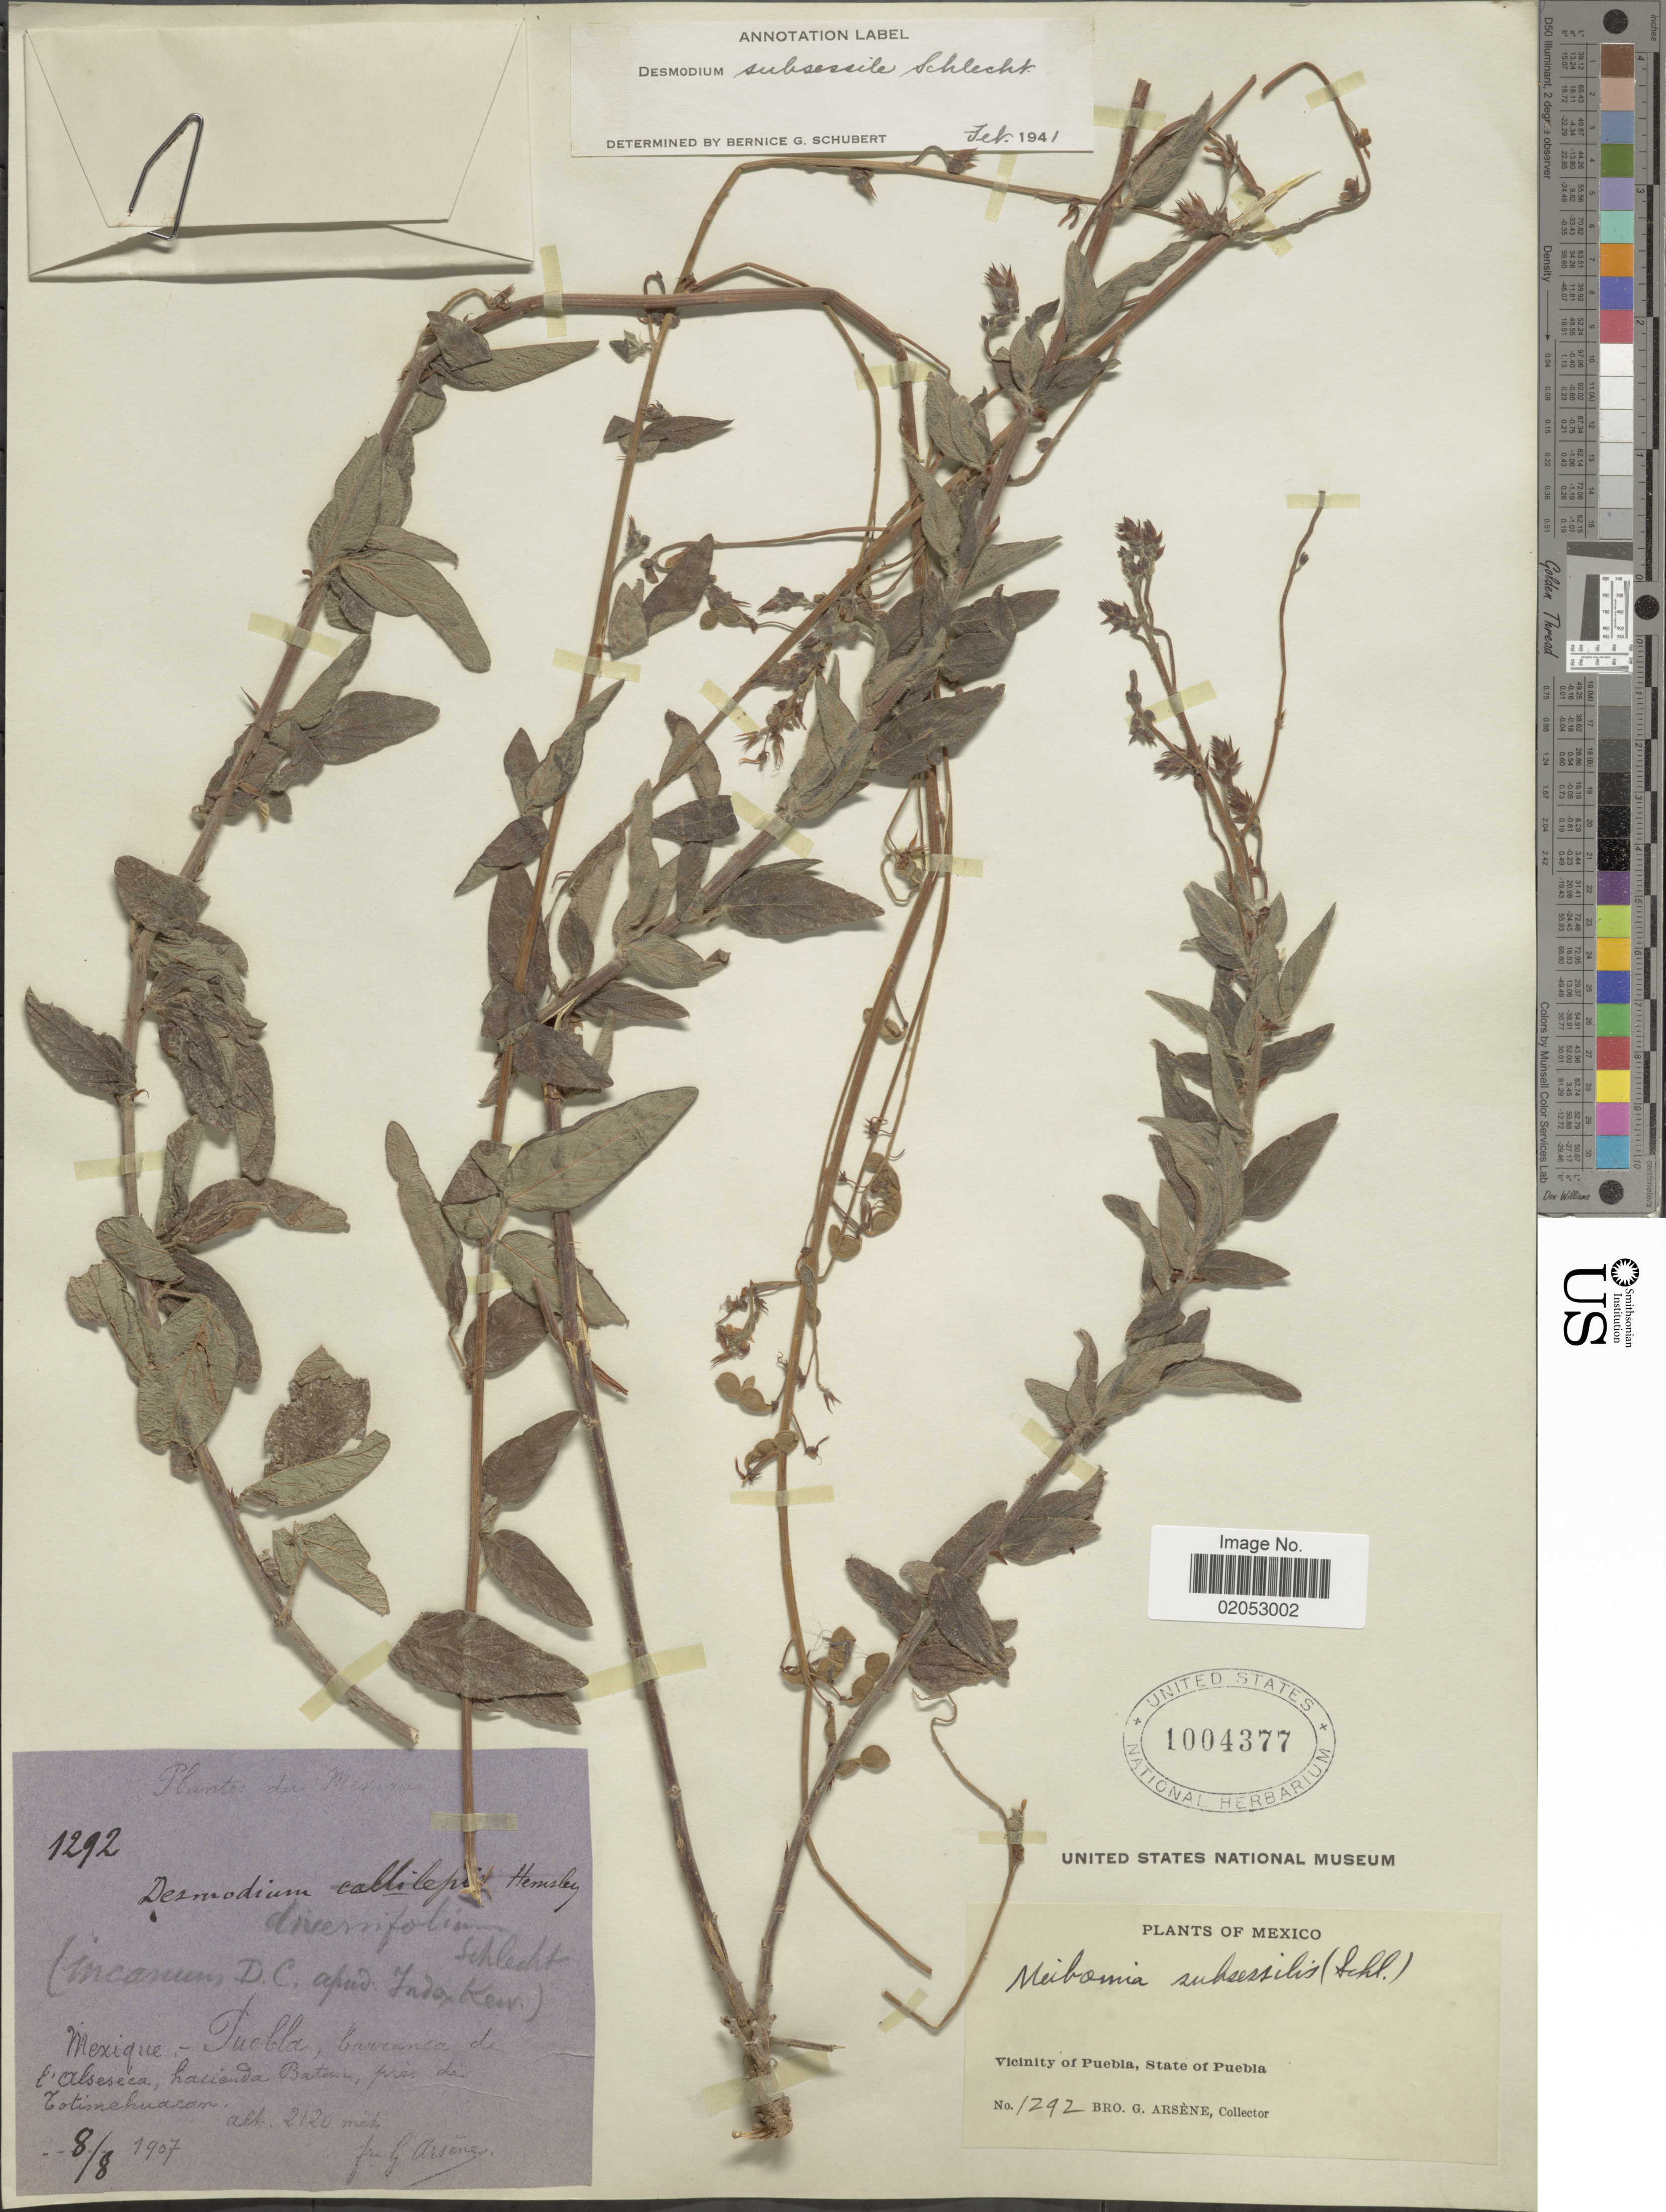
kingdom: Plantae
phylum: Tracheophyta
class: Magnoliopsida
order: Fabales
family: Fabaceae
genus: Desmodium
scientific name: Desmodium subsessile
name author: Seaton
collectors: Bro. G. Arsène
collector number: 1292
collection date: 1907-08-08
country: Mexico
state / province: Puebla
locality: Barranca de l'Alseseca, Hacienda Batan, près de Totimehuacan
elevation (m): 2120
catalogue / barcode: US 1004377